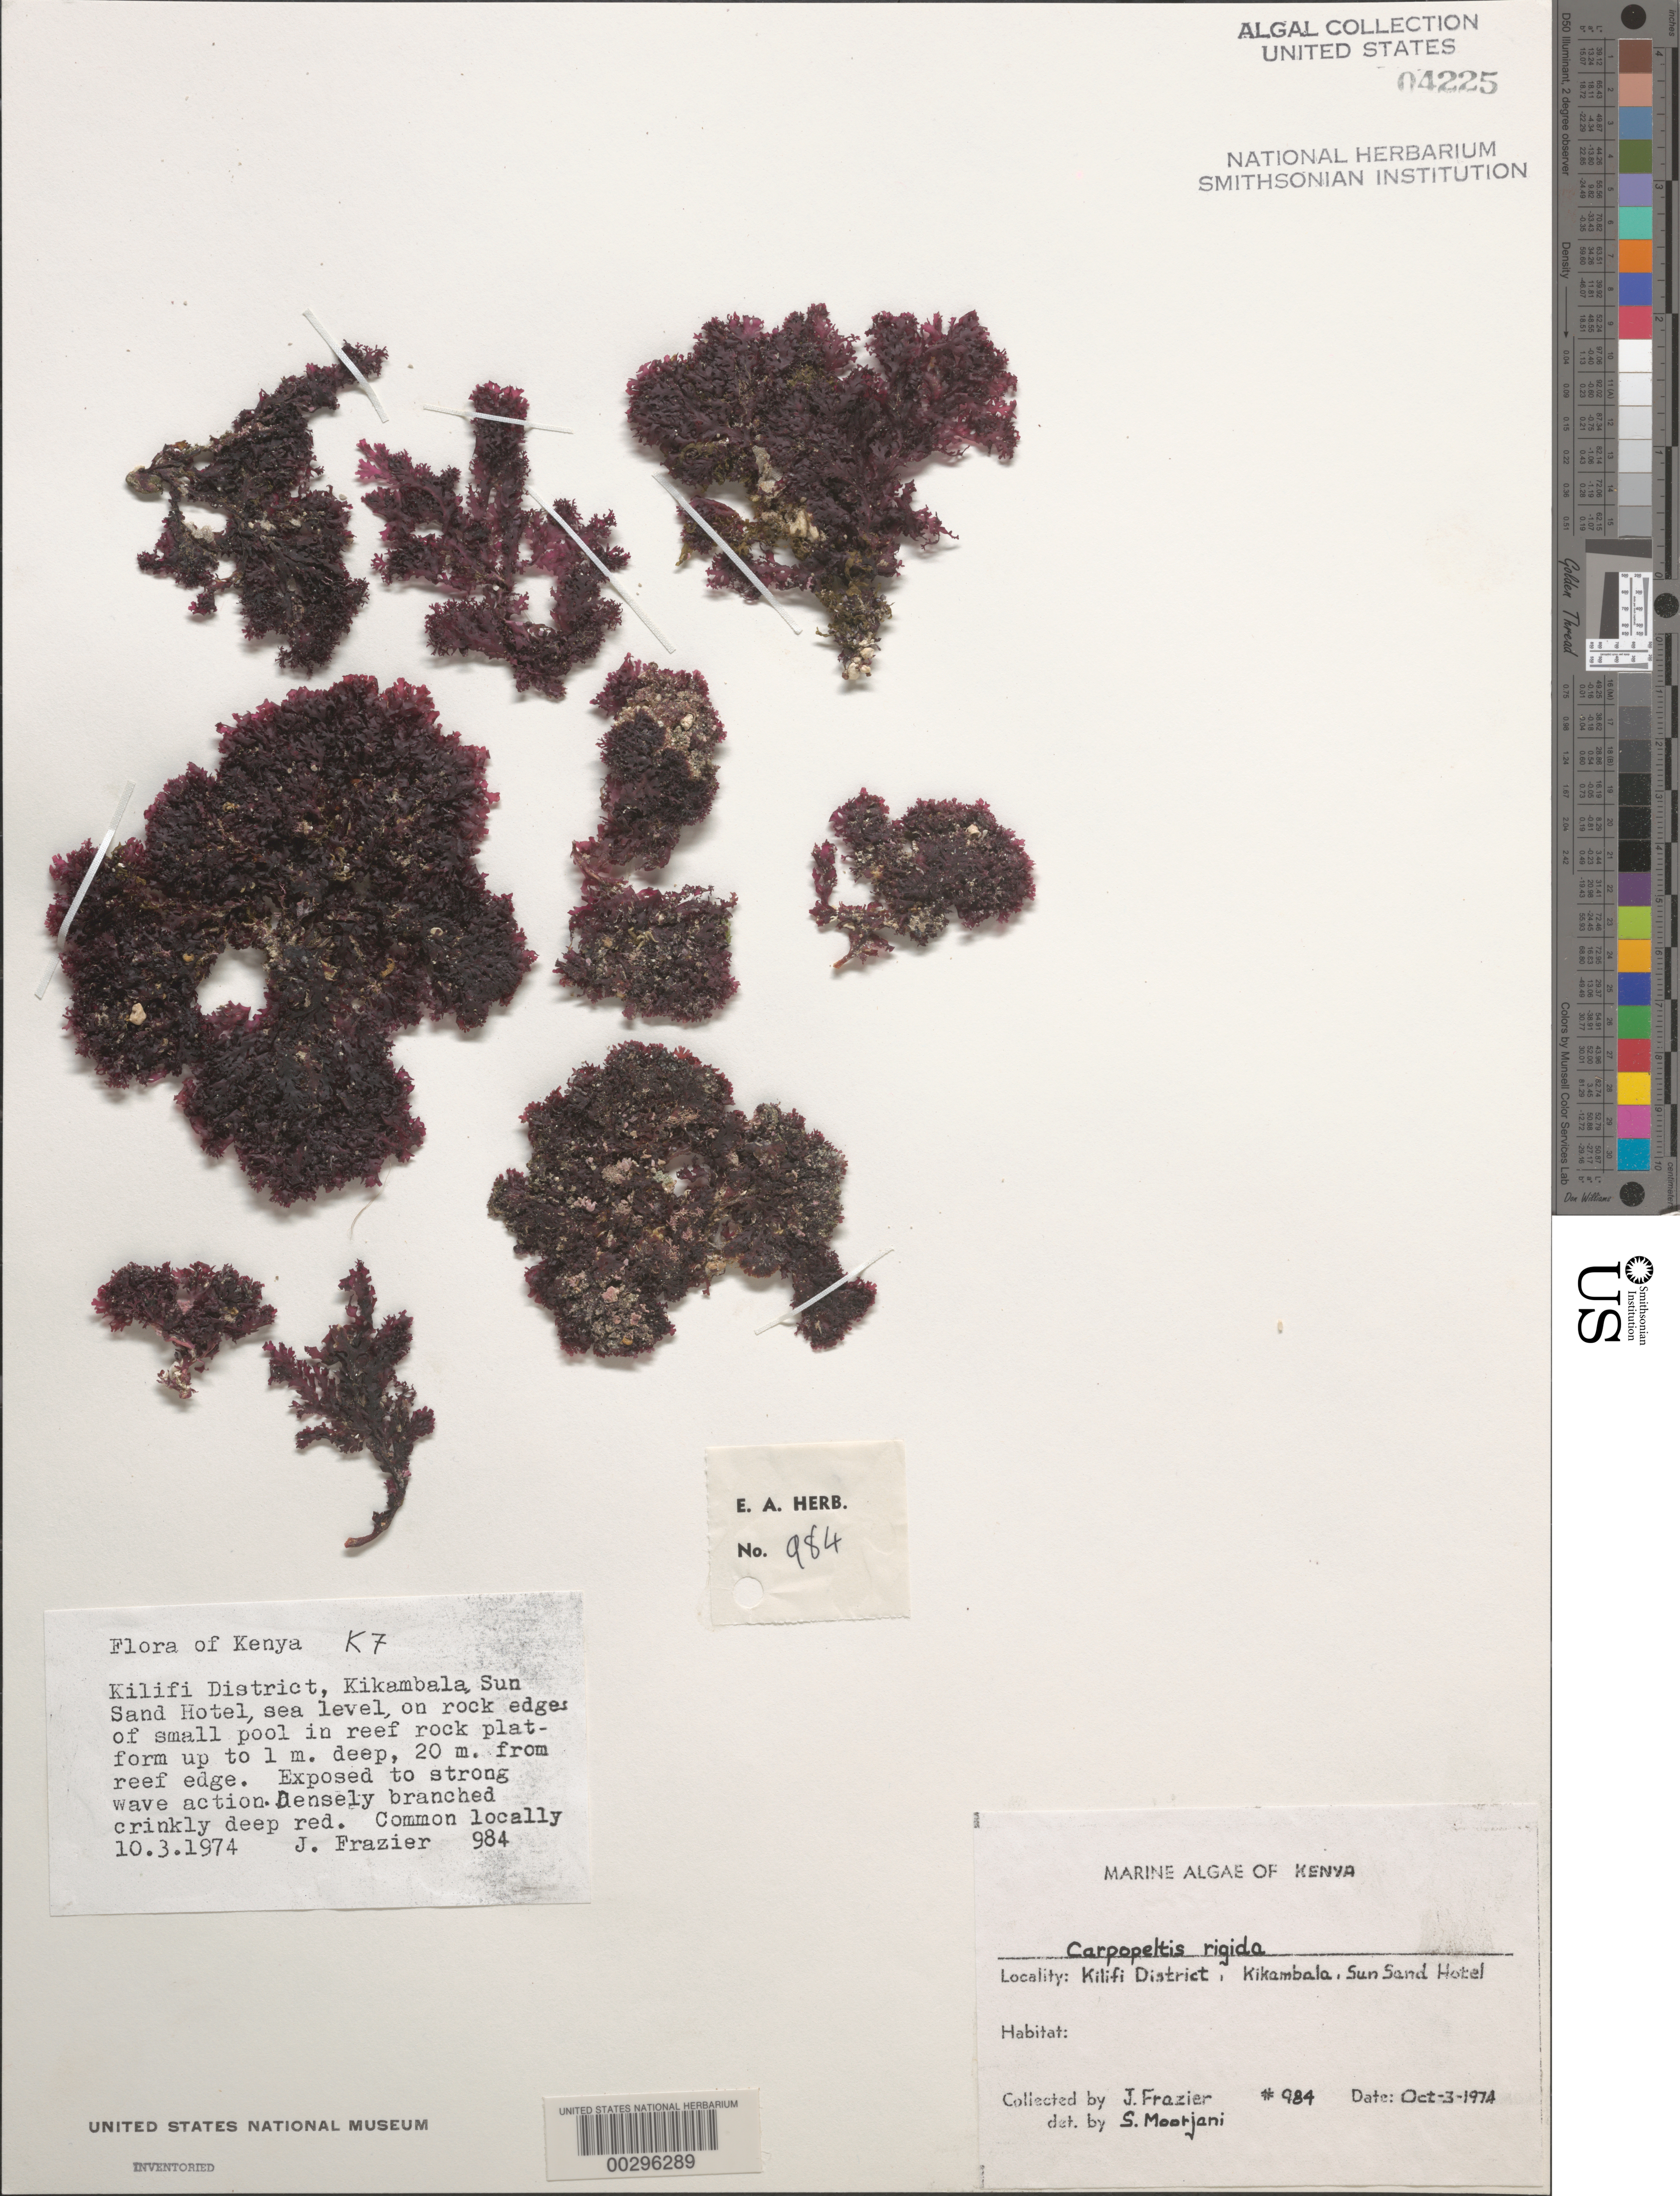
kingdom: Plantae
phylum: Rhodophyta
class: Florideophyceae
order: Halymeniales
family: Halymeniaceae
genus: Yonagunia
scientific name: Yonagunia maillardii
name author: (Montagne & Maillardet) S.-M. Lin et al.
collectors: J. Frazier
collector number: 984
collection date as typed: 03 Oct 1974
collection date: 1974-10-03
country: Kenya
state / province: Kilifi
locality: Kikambala, Sun Sand Hotel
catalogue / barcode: US 4225